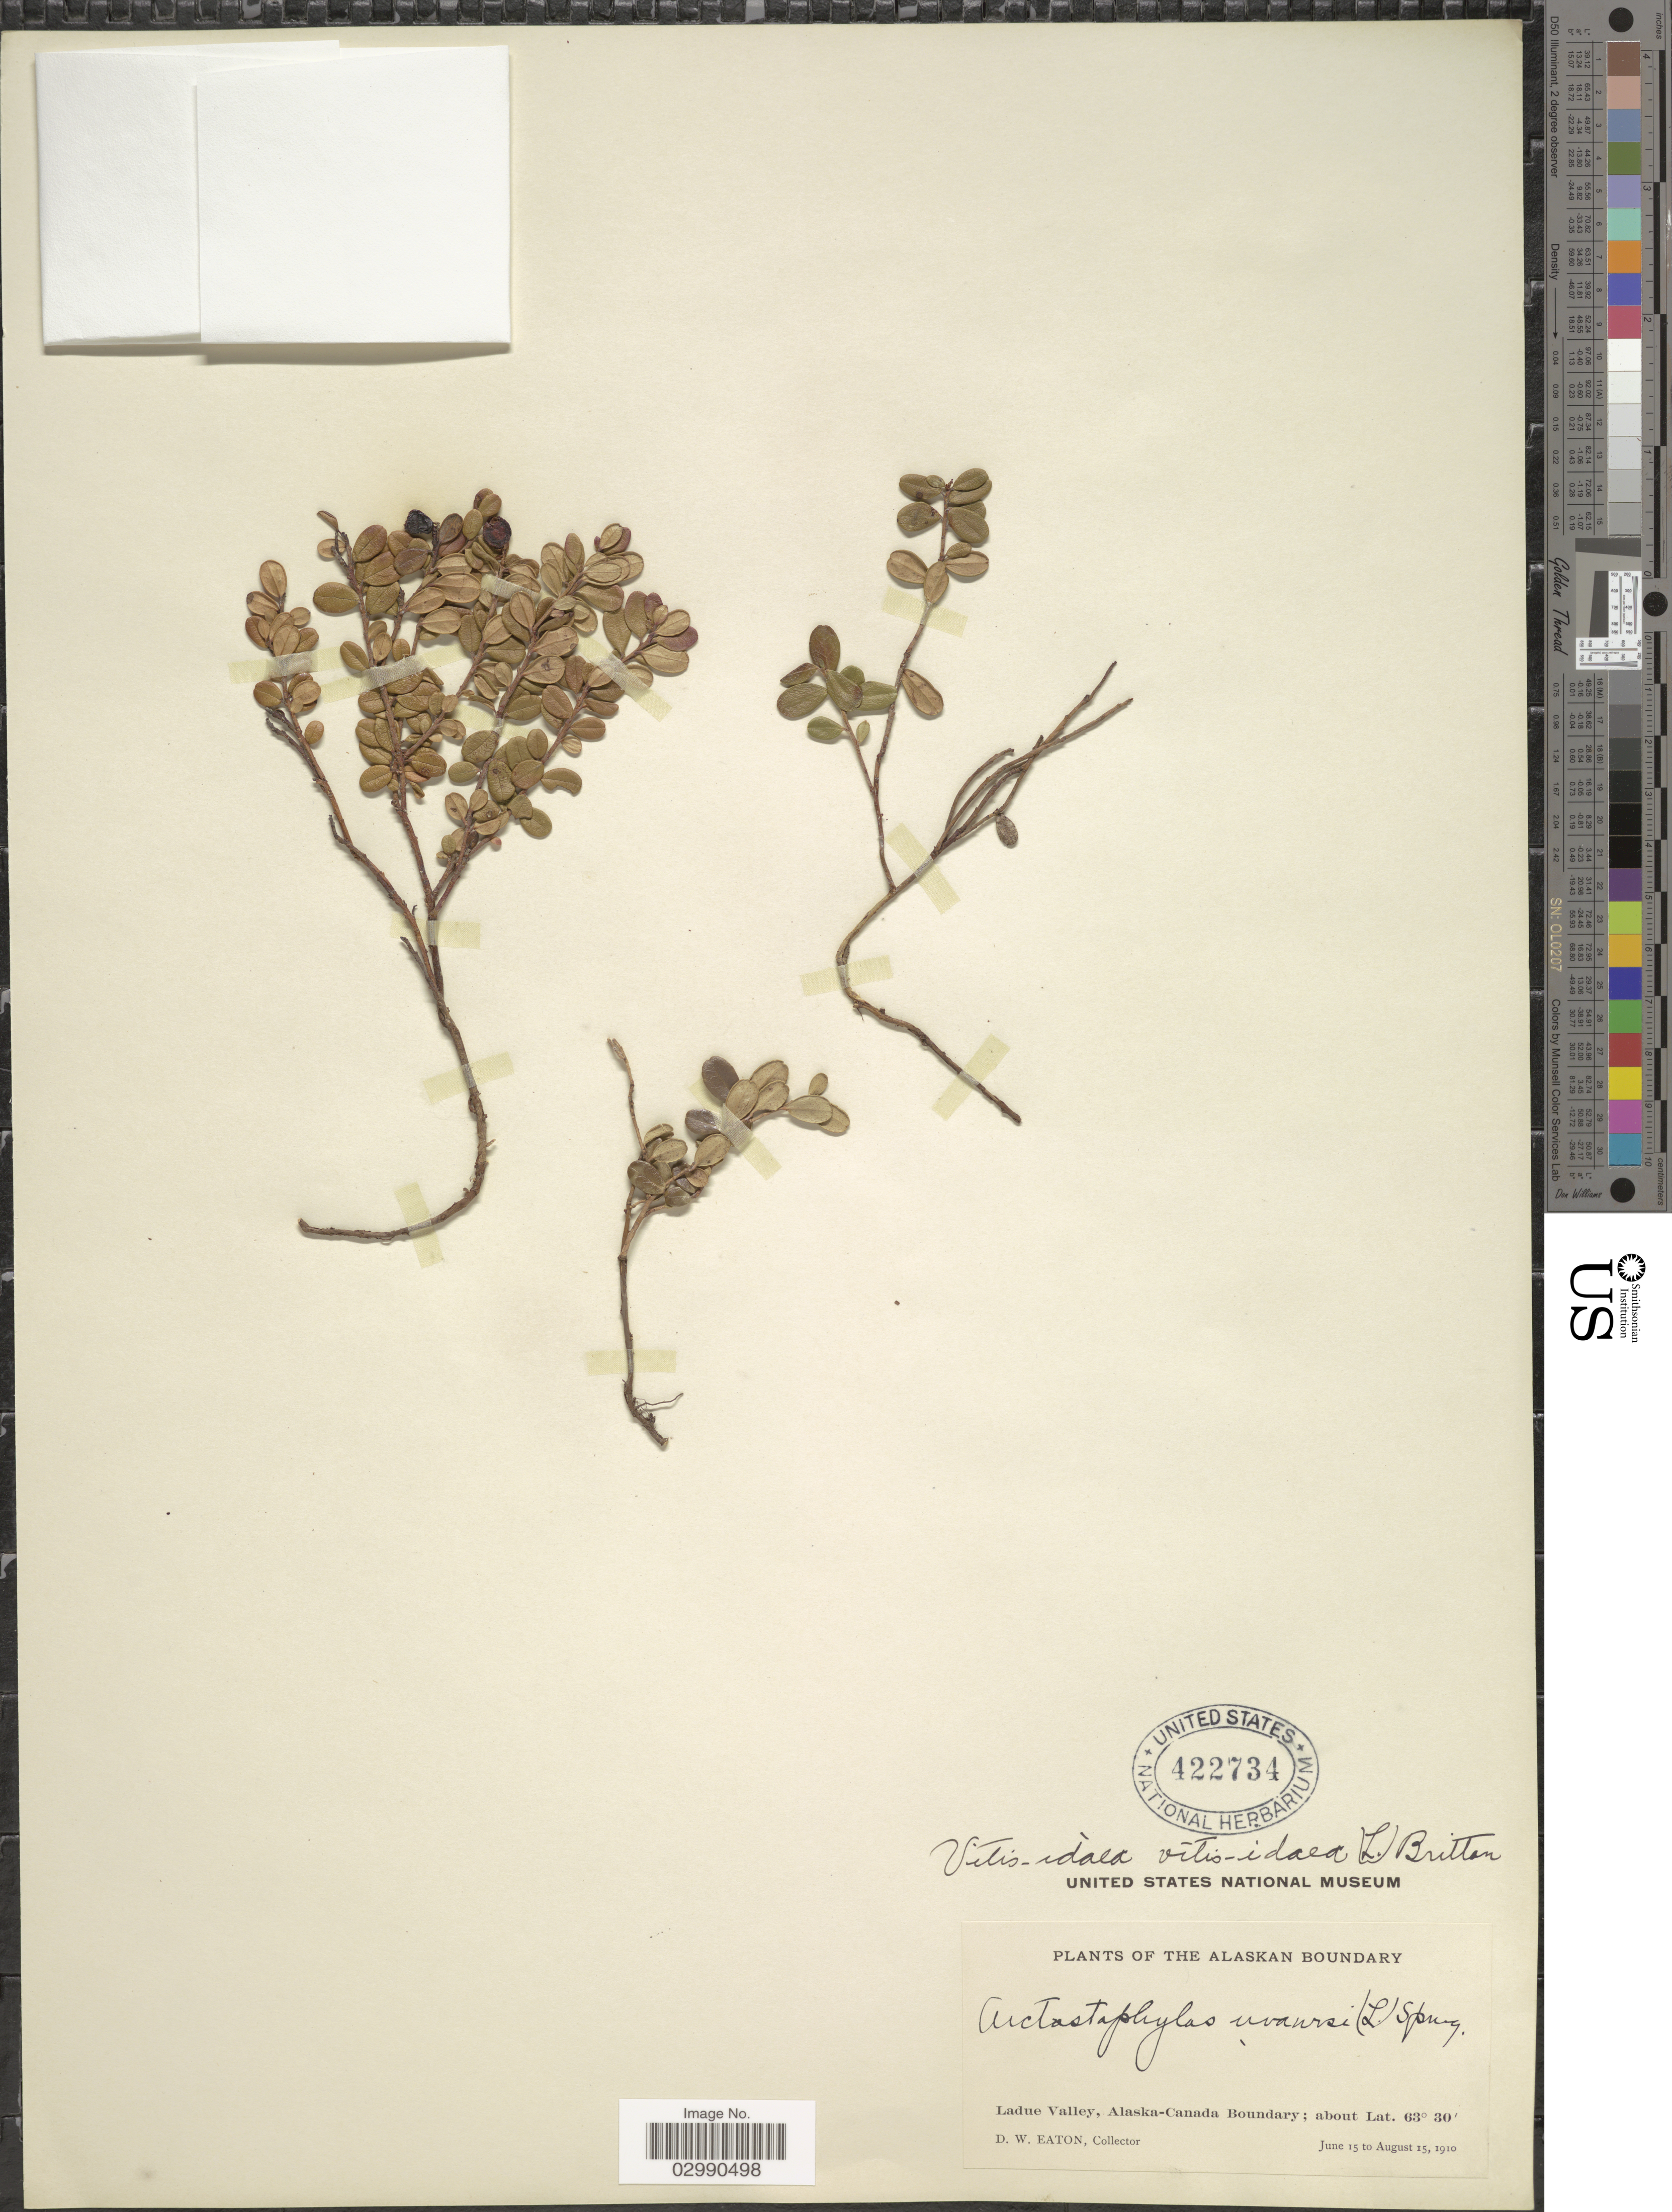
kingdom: Plantae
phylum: Tracheophyta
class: Magnoliopsida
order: Ericales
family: Ericaceae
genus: Vaccinium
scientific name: Vaccinium vitis-idaea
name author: L.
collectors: D. Eaton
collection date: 1910-06-15/1910-08-15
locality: Ladue Valley, Alaska-Canada Boundary.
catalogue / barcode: US 422734